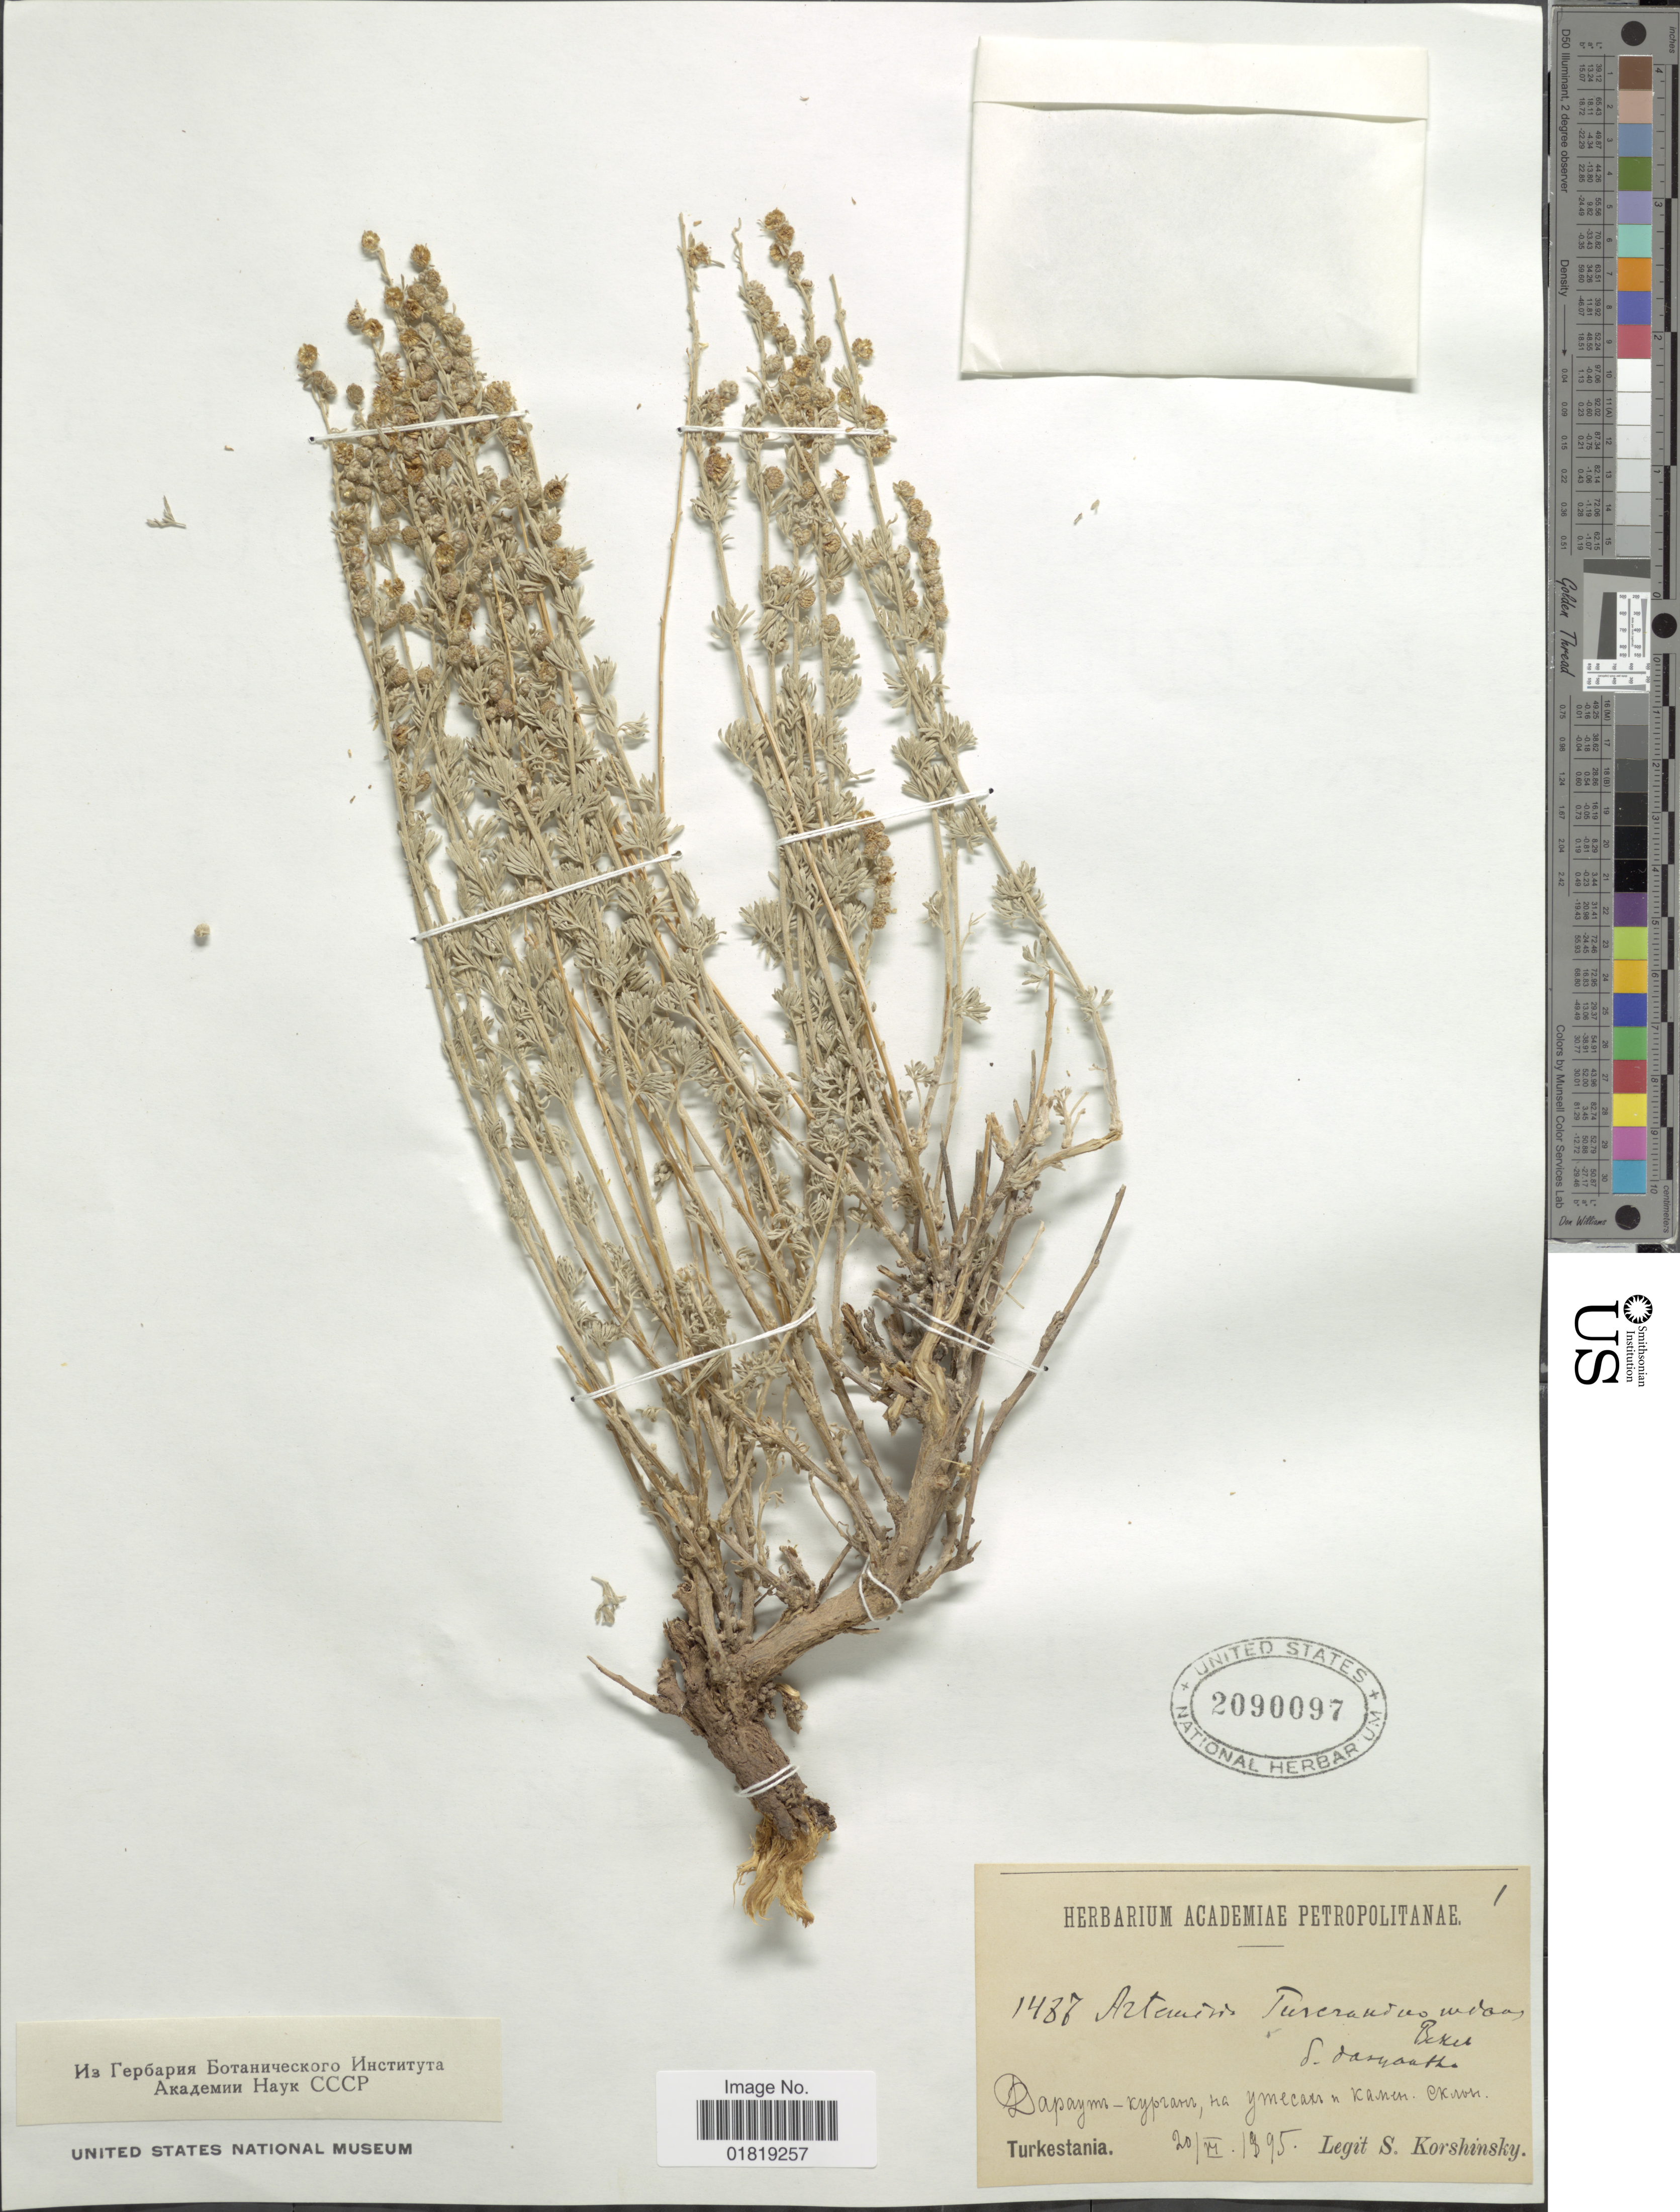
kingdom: Plantae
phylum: Tracheophyta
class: Magnoliopsida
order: Asterales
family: Asteraceae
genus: Artemisia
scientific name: Artemisia turczaninowiana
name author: Besser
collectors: S. I. Korshinsky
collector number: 1466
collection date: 1895-06-20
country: Kazakhstan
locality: Turkestania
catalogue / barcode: US 2090097